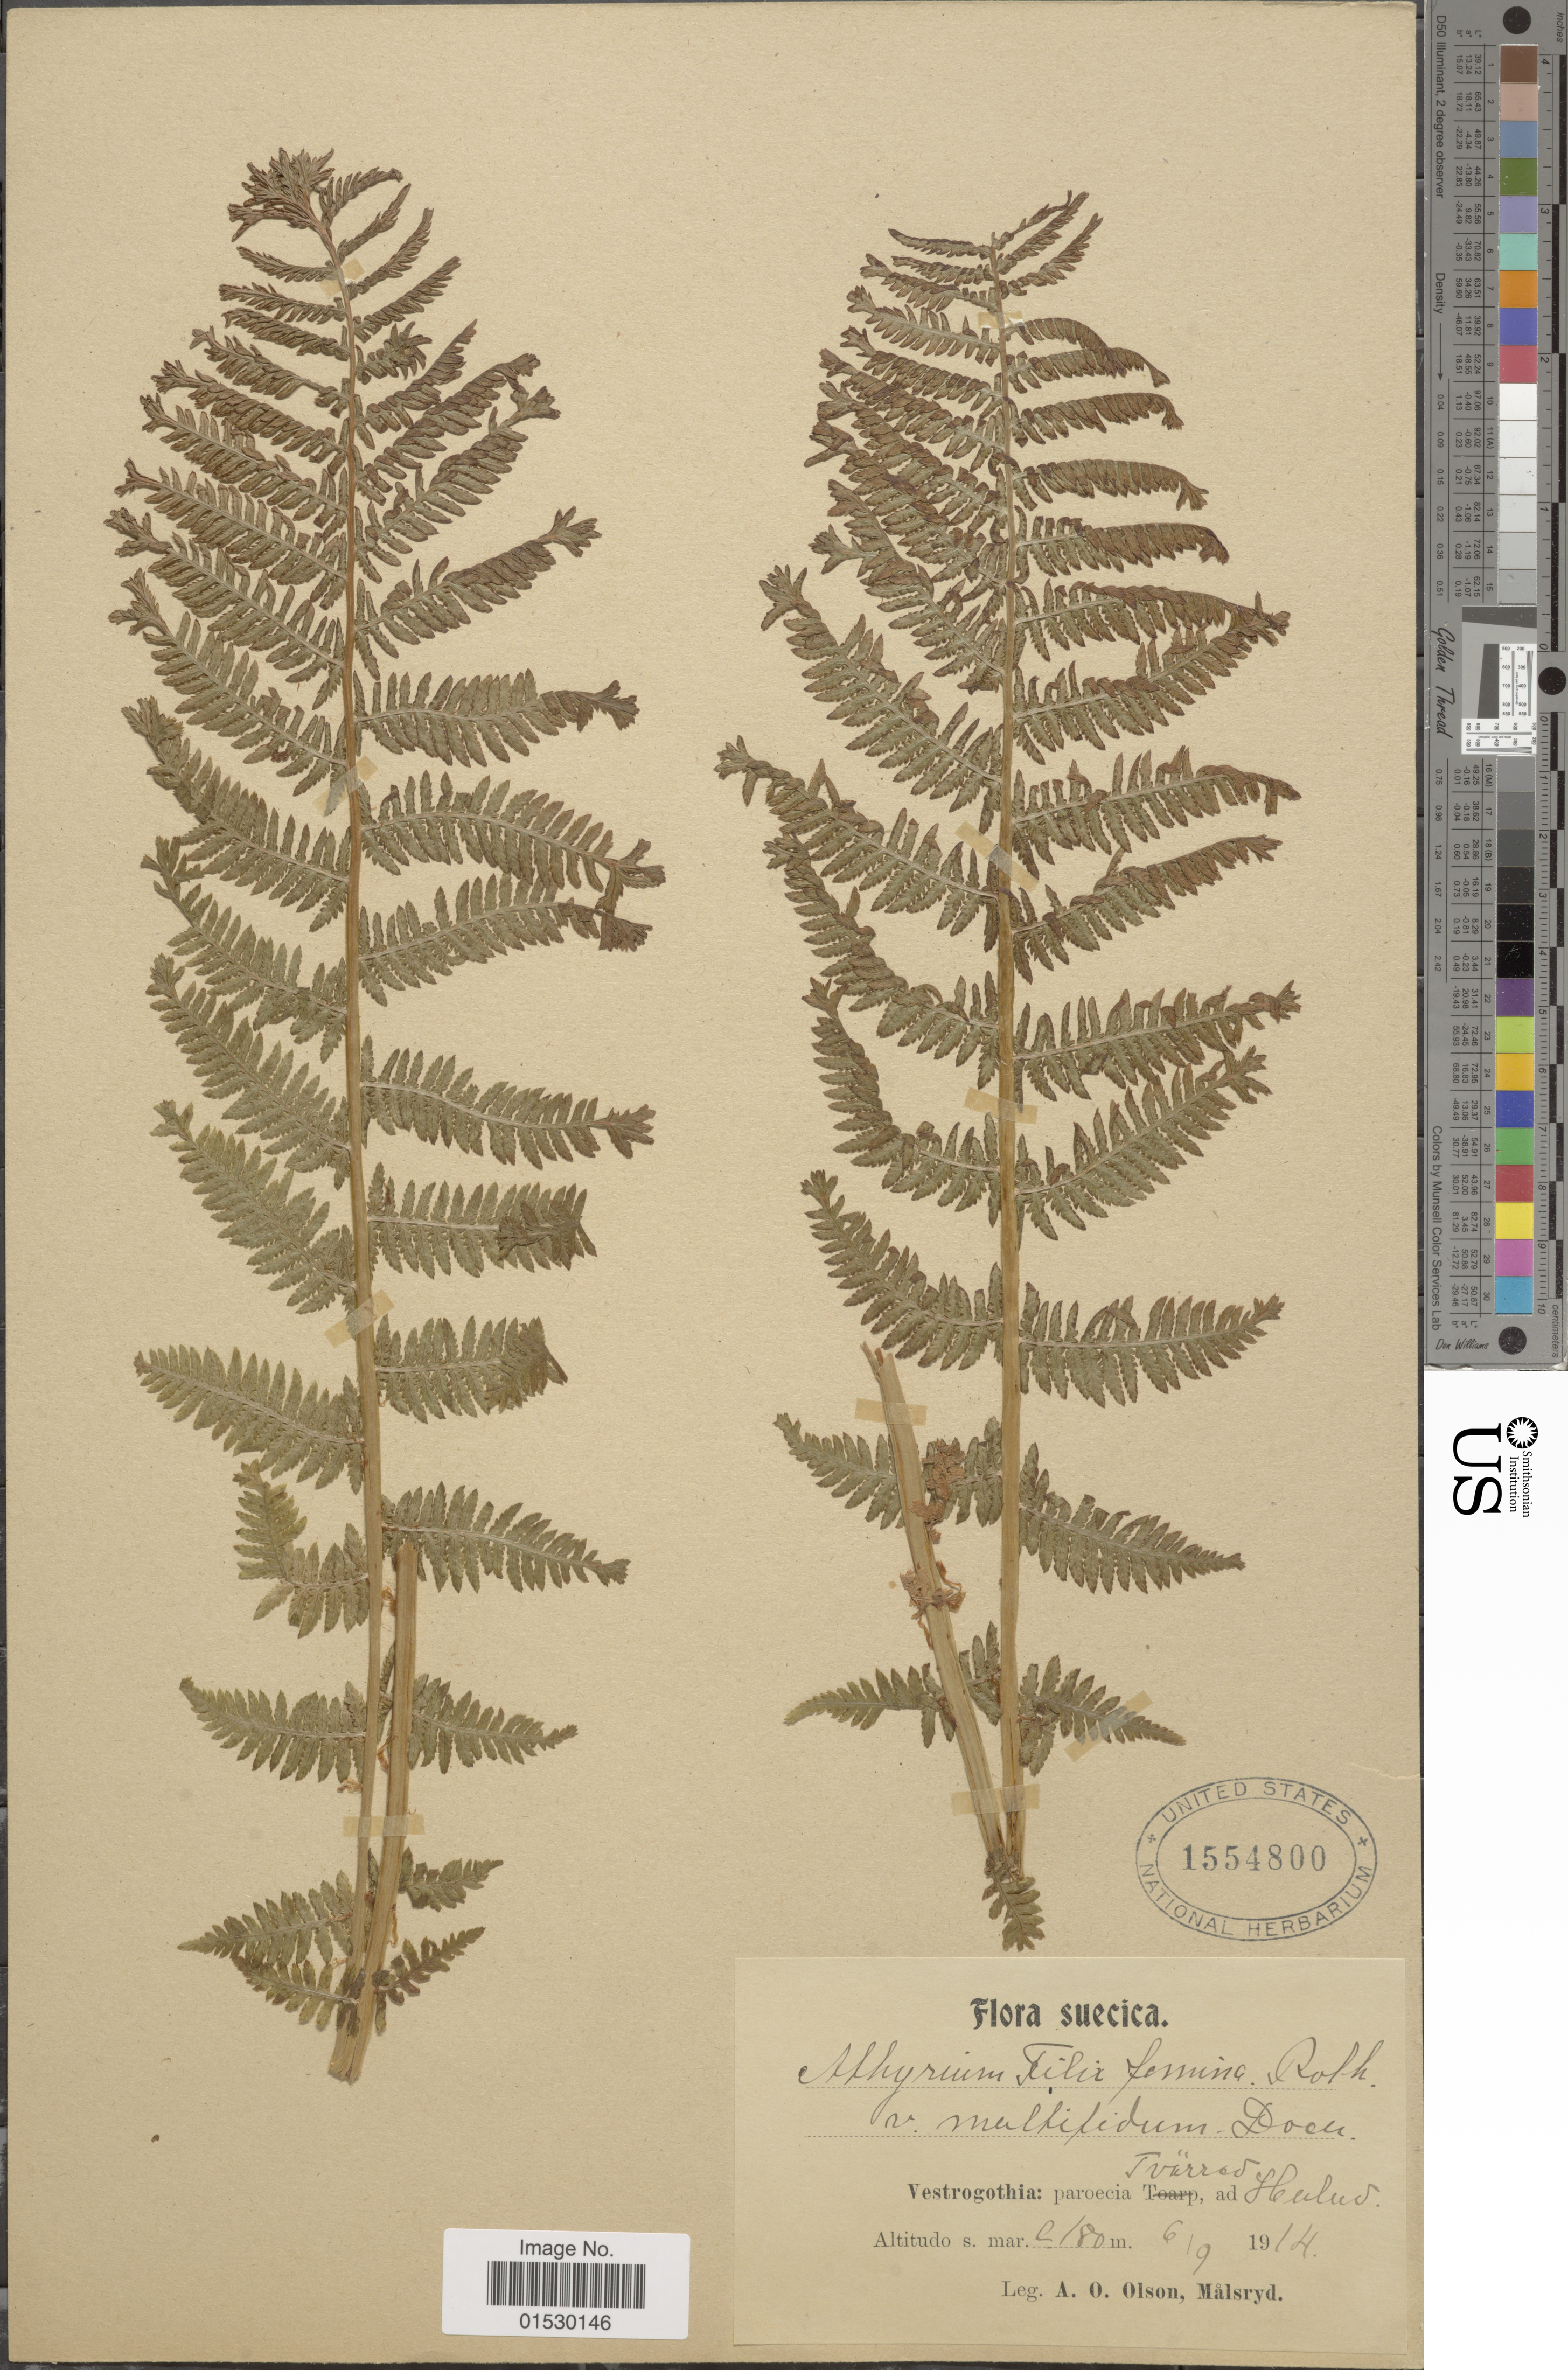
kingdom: Plantae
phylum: Tracheophyta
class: Polypodiopsida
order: Polypodiales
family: Athyriaceae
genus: Athyrium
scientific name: Athyrium filix-femina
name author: (L.) Roth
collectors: A. Olson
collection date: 1914-09-06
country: Sweden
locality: Suecica, Vestrogothia, paroecia Tvarred ad Hulud.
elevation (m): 180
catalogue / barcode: US 1554800